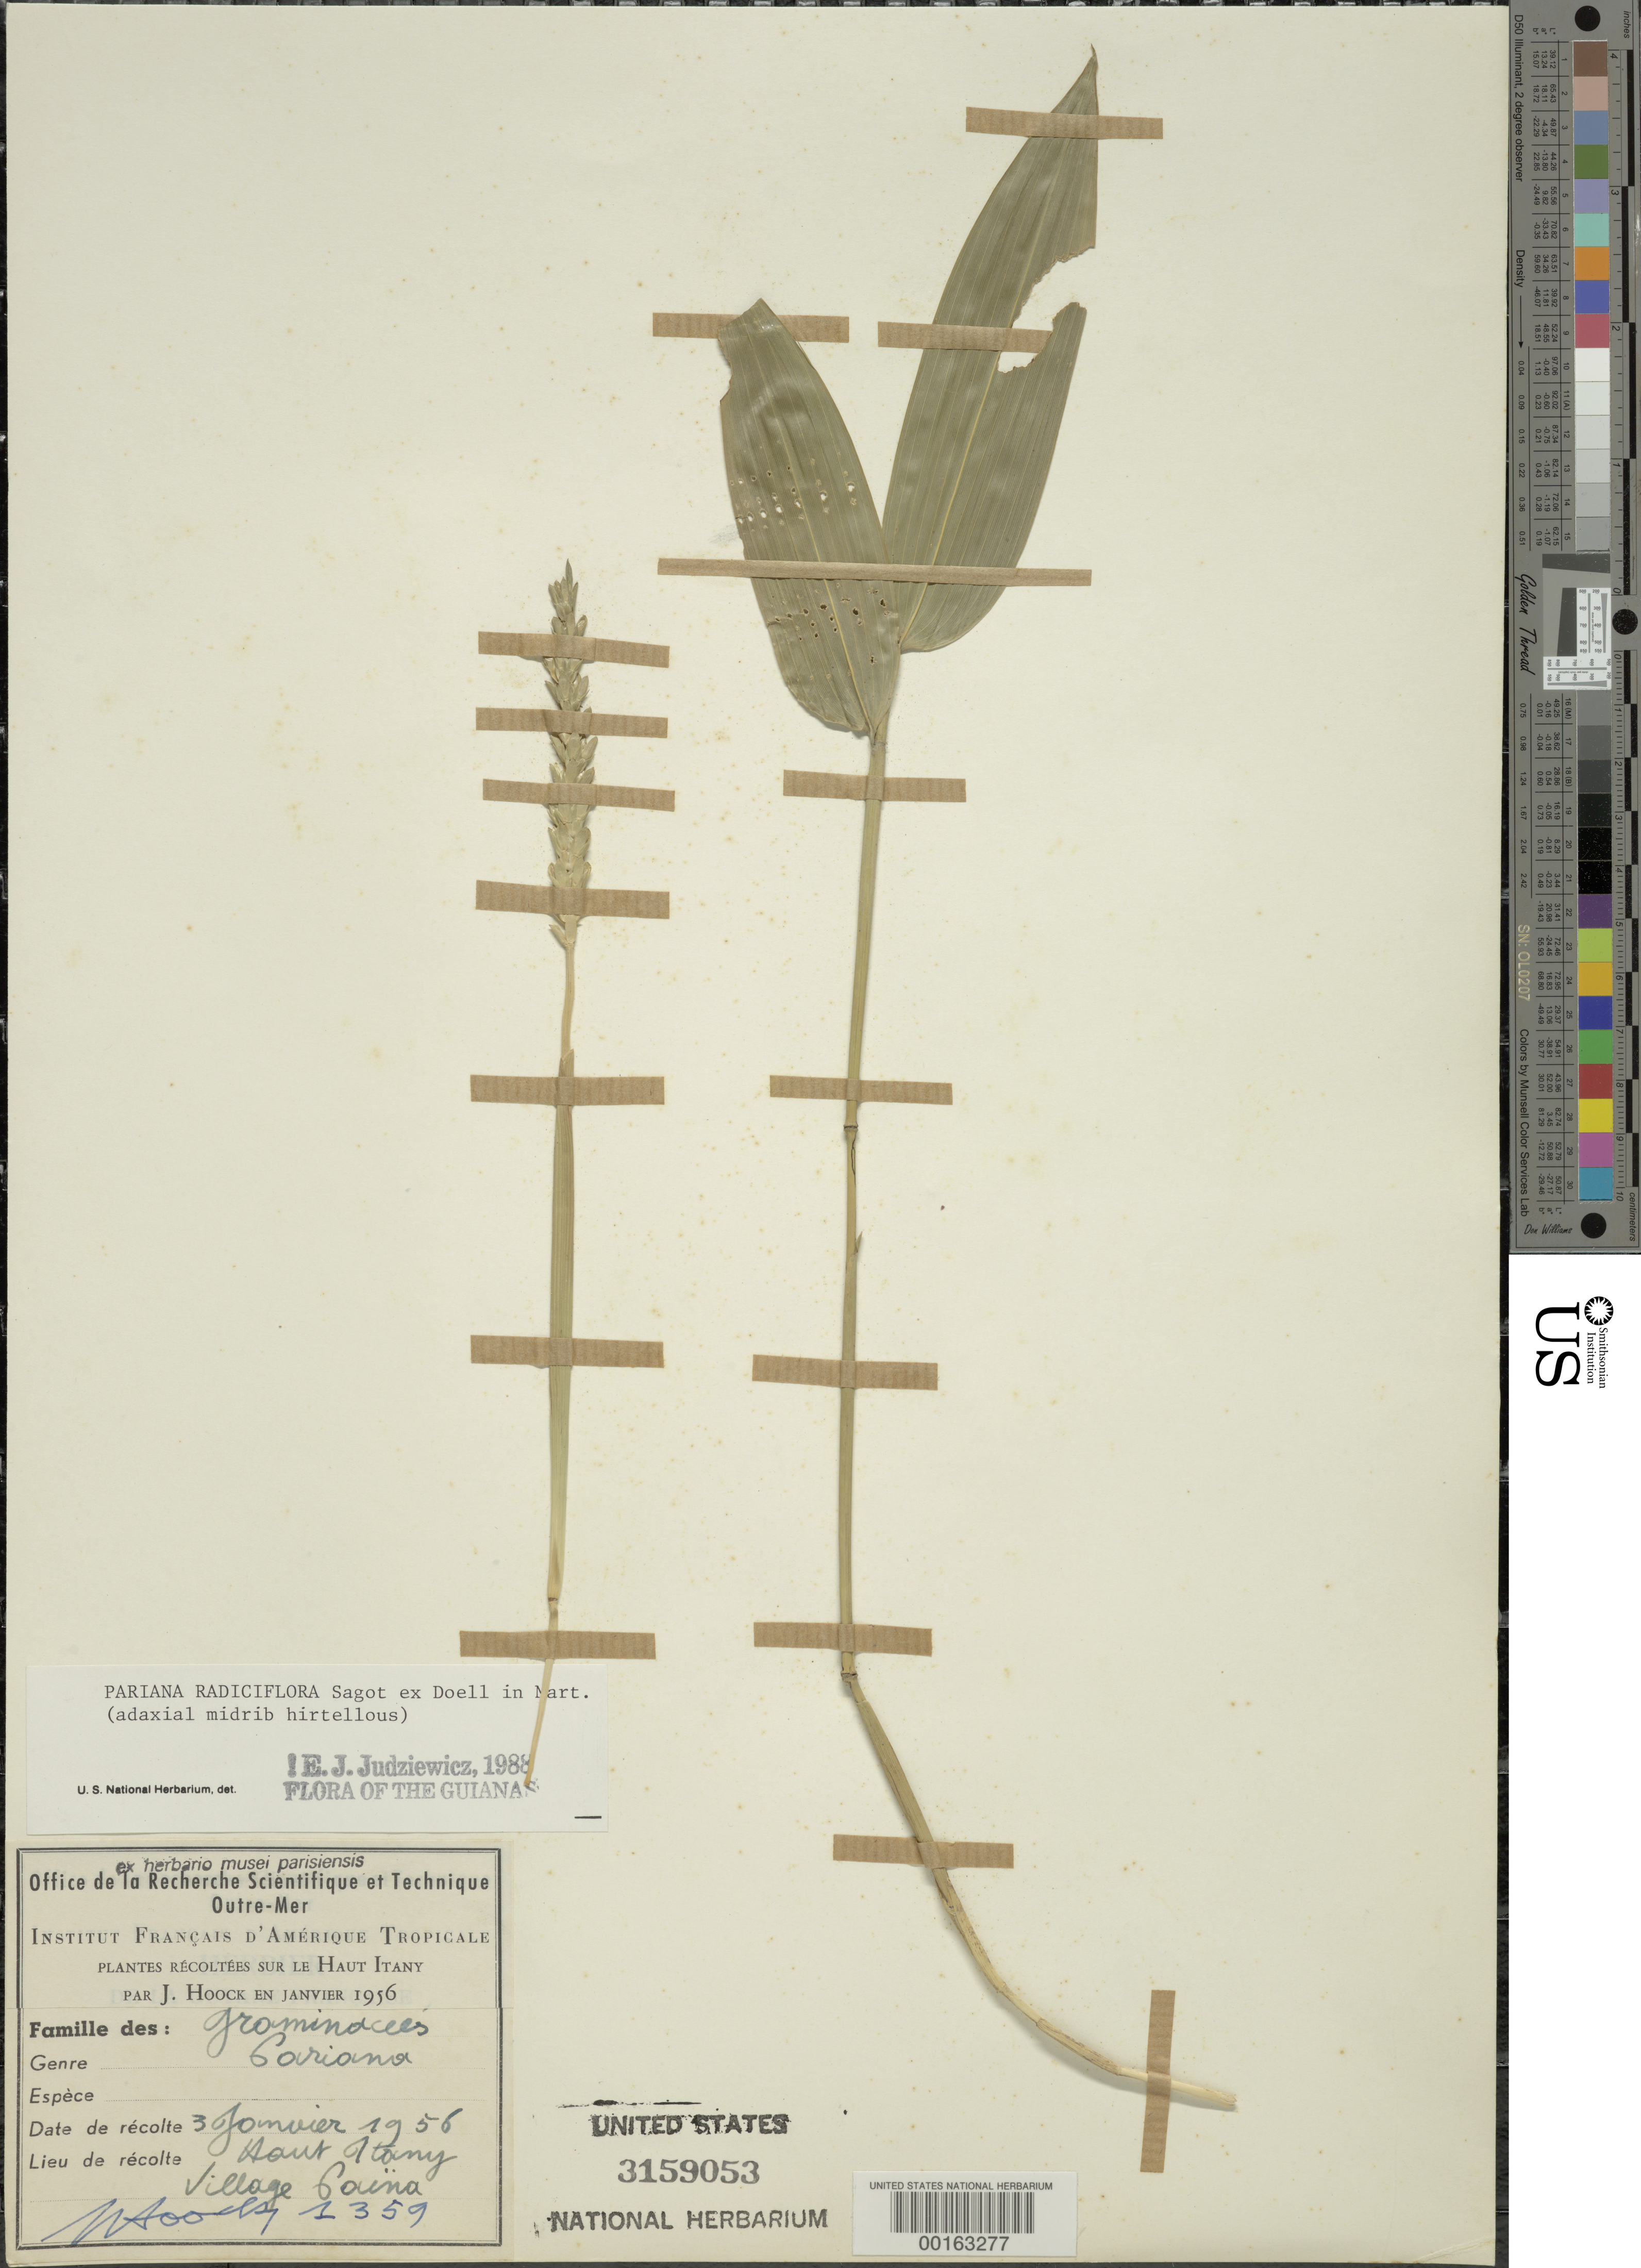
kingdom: Plantae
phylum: Tracheophyta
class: Liliopsida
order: Poales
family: Poaceae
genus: Pariana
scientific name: Pariana radiciflora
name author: Sagot ex Döll in Mart.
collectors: J. Hoock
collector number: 1359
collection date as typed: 03 Jan 1956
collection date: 1956-01-03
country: Guyana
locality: Village paina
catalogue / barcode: US 3159053